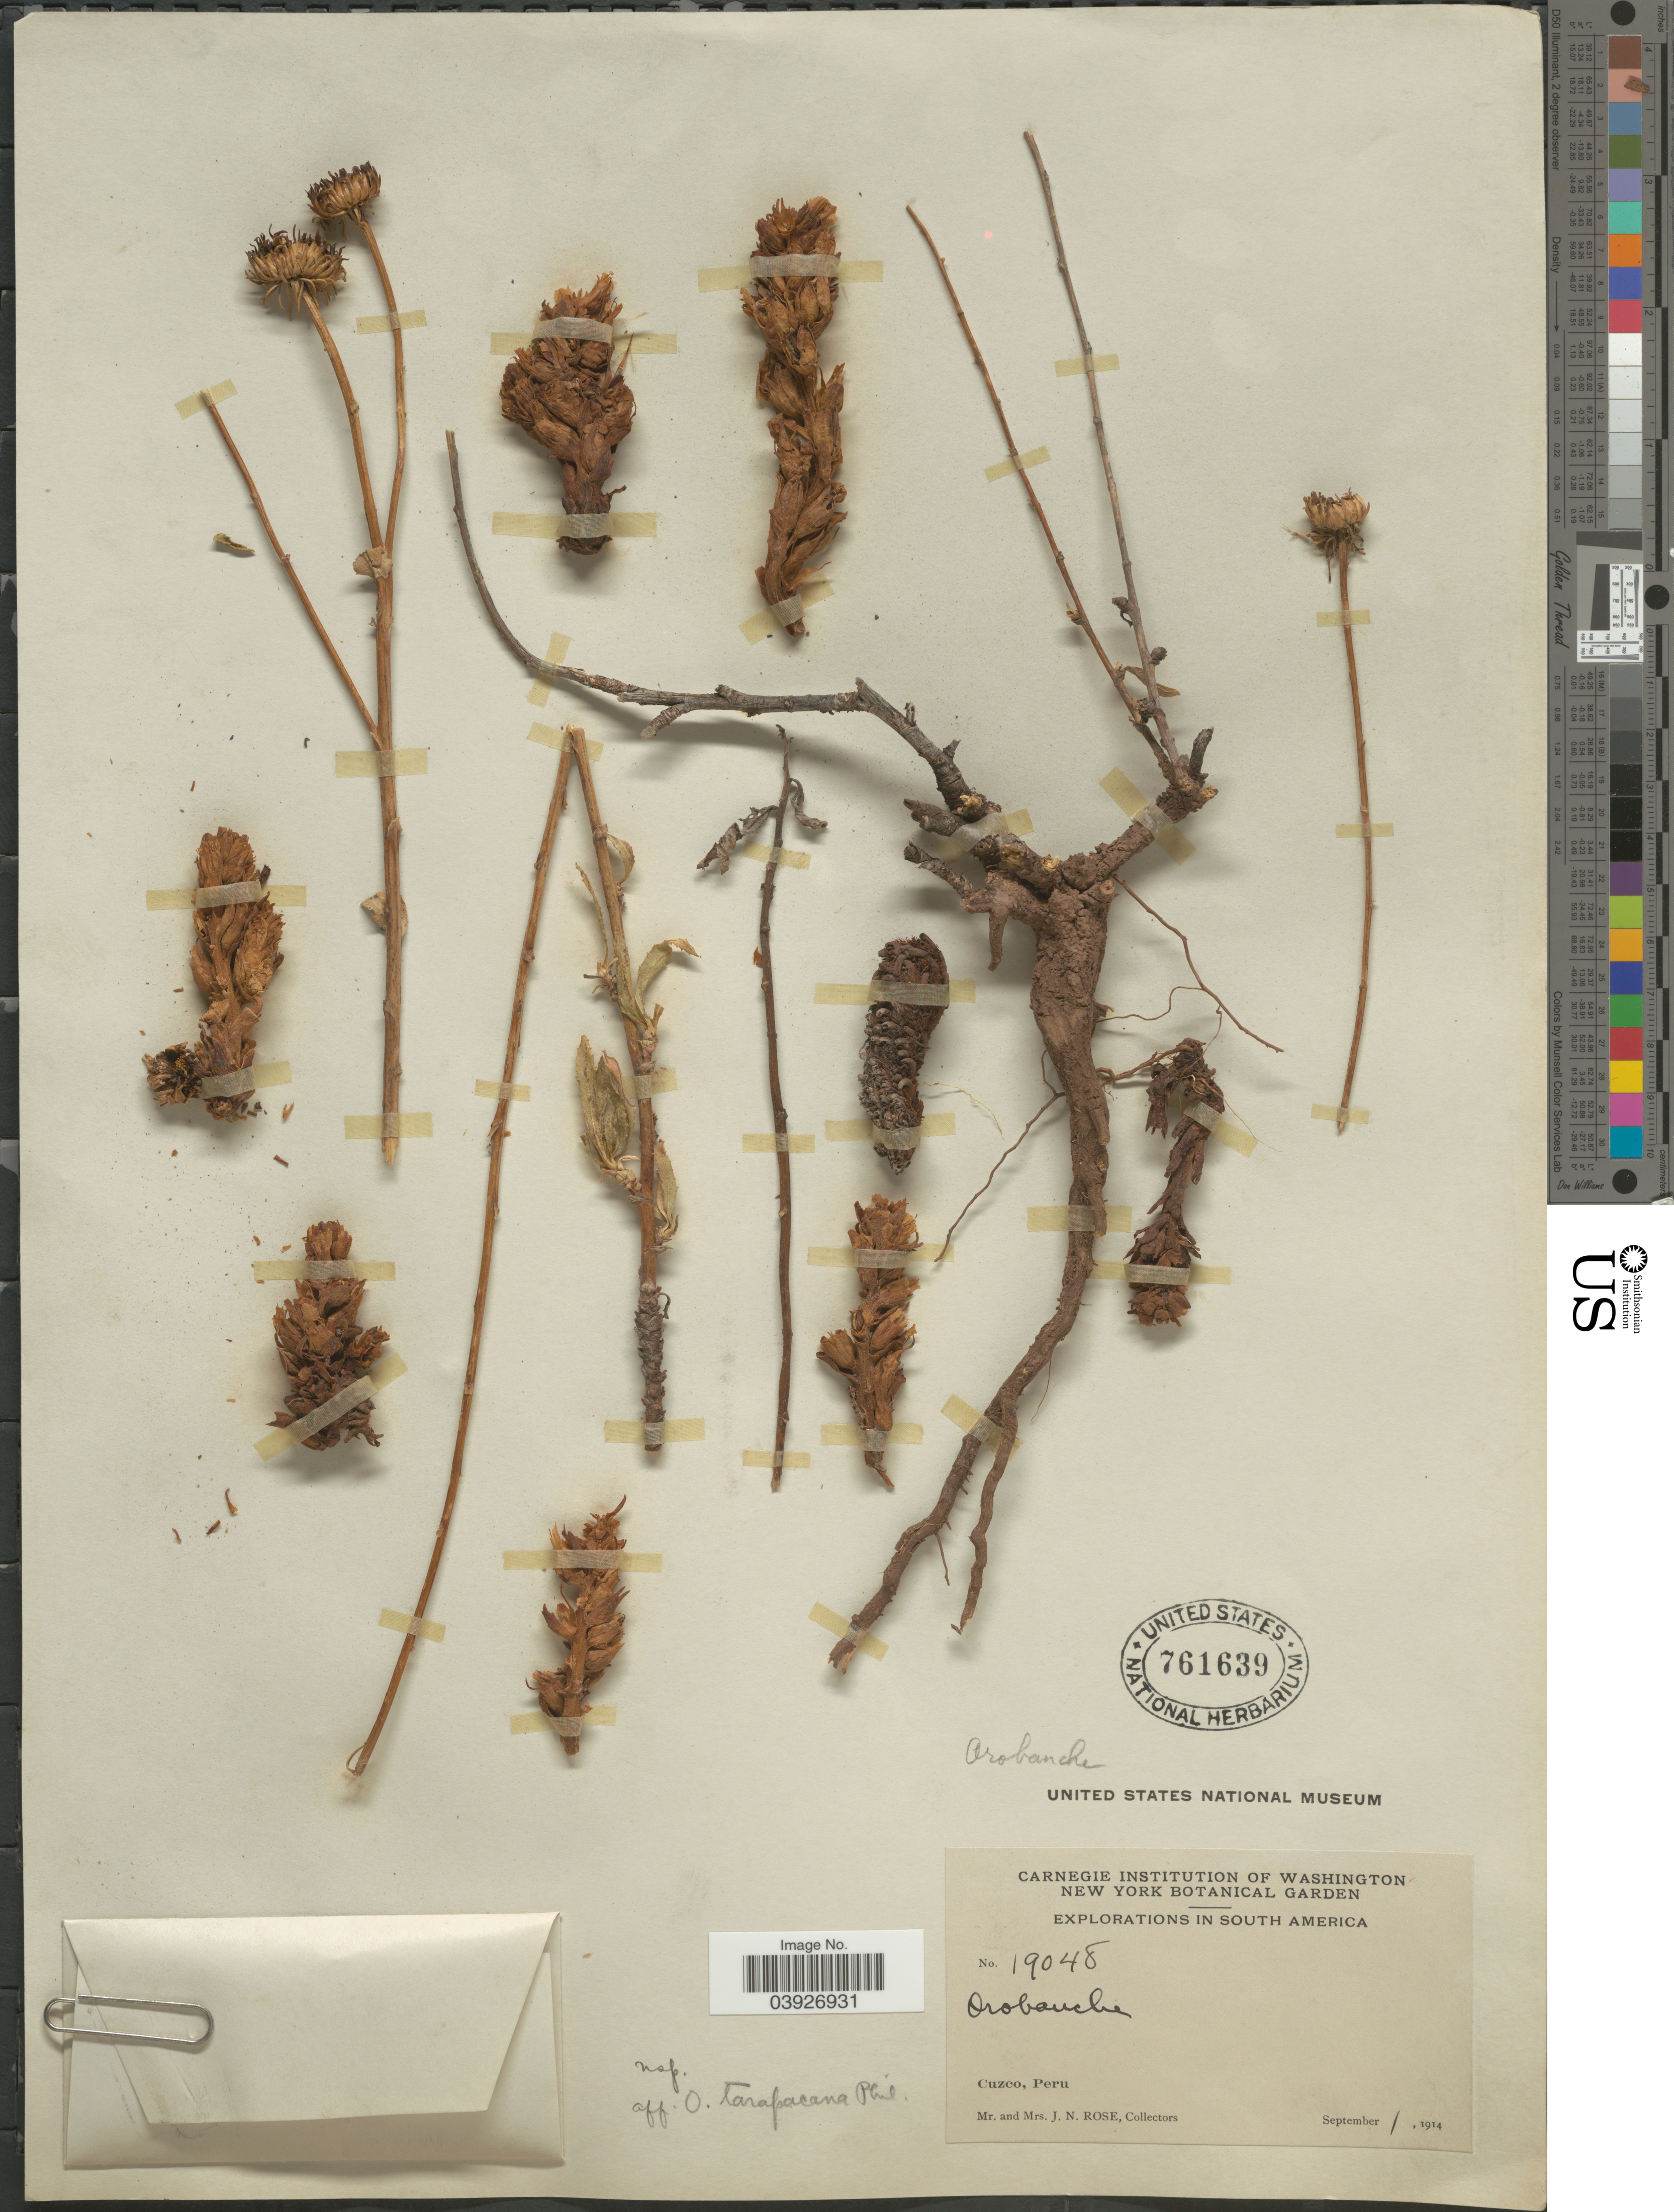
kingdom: Plantae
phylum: Tracheophyta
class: Magnoliopsida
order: Lamiales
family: Orobanchaceae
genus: Orobanche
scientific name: Orobanche tarapacana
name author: Phil.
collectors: J. N. Rose & L. B. Rose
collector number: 19048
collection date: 1914-09-01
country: Peru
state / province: Cusco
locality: Cuzco.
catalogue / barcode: US 761639